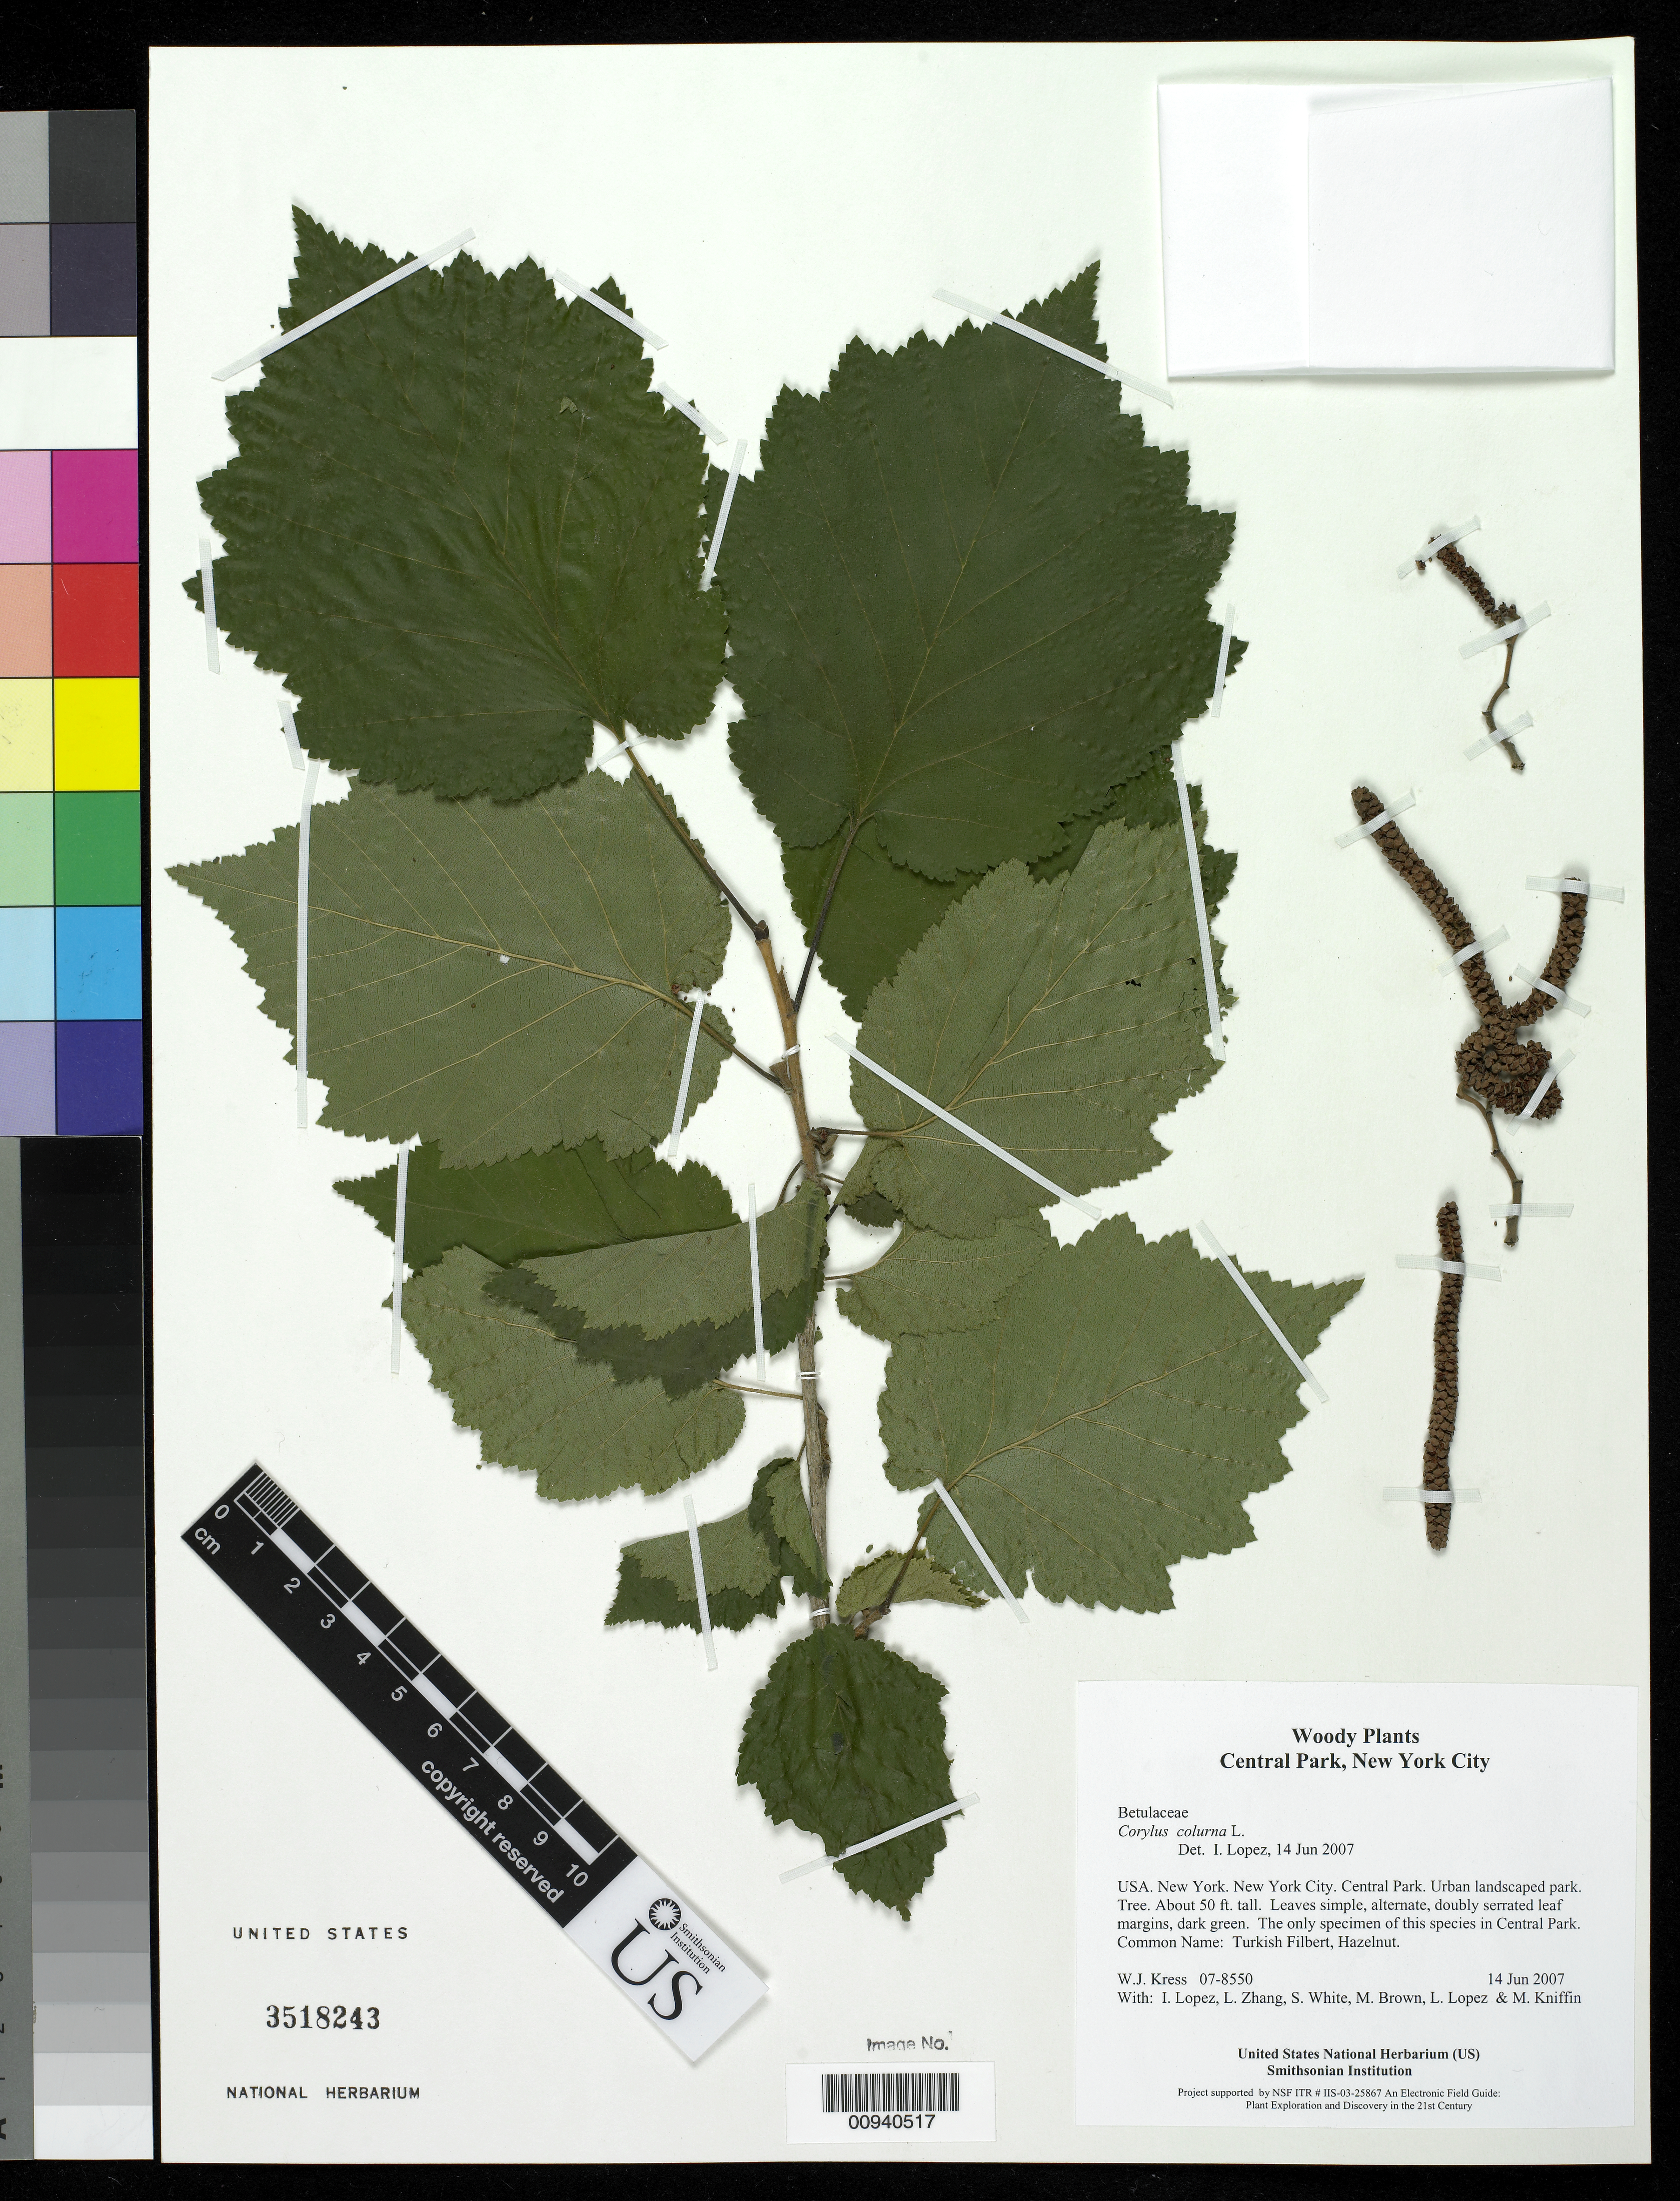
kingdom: Plantae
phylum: Tracheophyta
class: Magnoliopsida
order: Fagales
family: Betulaceae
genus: Corylus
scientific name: Corylus colurna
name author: L.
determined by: Lopez, Ida C., (BOT), Smithsonian Institution - National Museum of Natural History (UNITED STATES)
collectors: W. J. Kress, I. C. Lopez, L. B. Zhang, S. White, M. Brown, L. López & M. Kniffin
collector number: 07-8550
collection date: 2007-06-14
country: United States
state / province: New York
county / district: New York City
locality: Central Park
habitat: Urban landscaped park.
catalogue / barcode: US 3518243